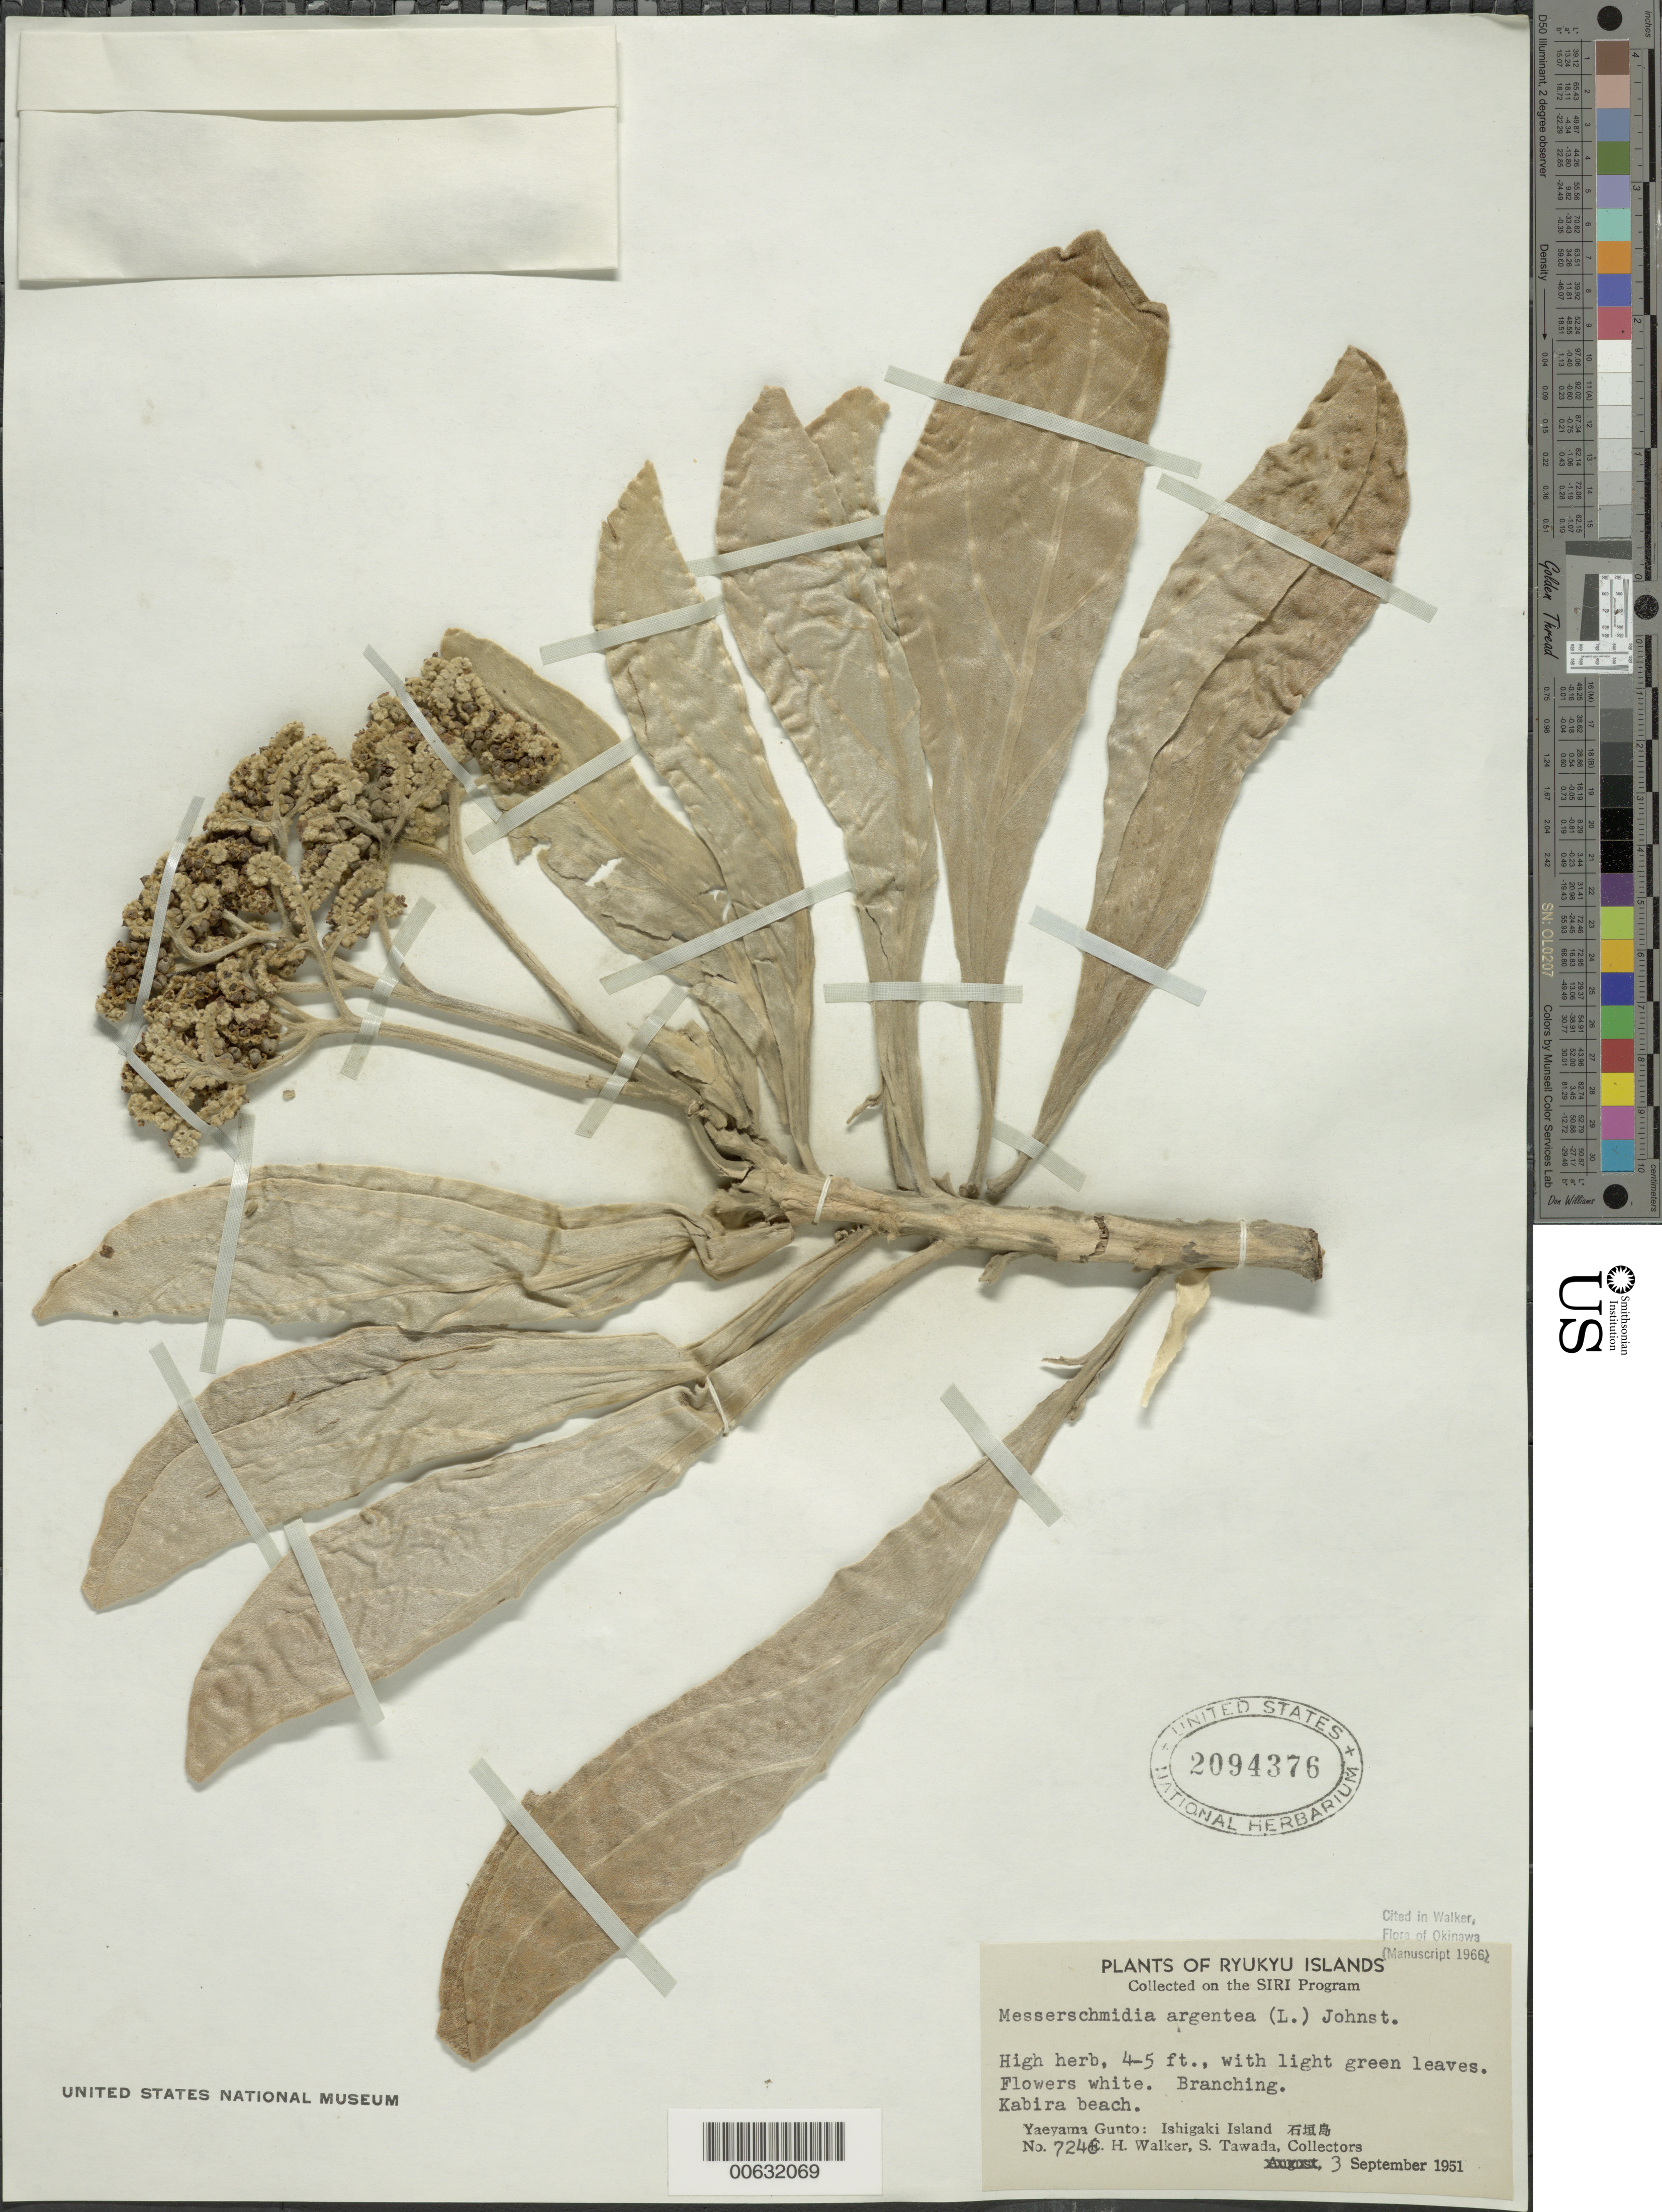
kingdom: Plantae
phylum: Tracheophyta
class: Magnoliopsida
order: Boraginales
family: Heliotropiaceae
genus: Messerschmidia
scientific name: Messerschmidia argentea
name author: (L. f.) I.M. Johnst.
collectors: E. H. Walker & S. Tawada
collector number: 7246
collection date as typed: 03 Sep 1951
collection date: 1951-09-03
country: Japan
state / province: Okinawa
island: Ishigaki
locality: Yawyama Gunto, Ishigaki I., Kabira Beach [Sakishima Is.]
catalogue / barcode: US 2094376